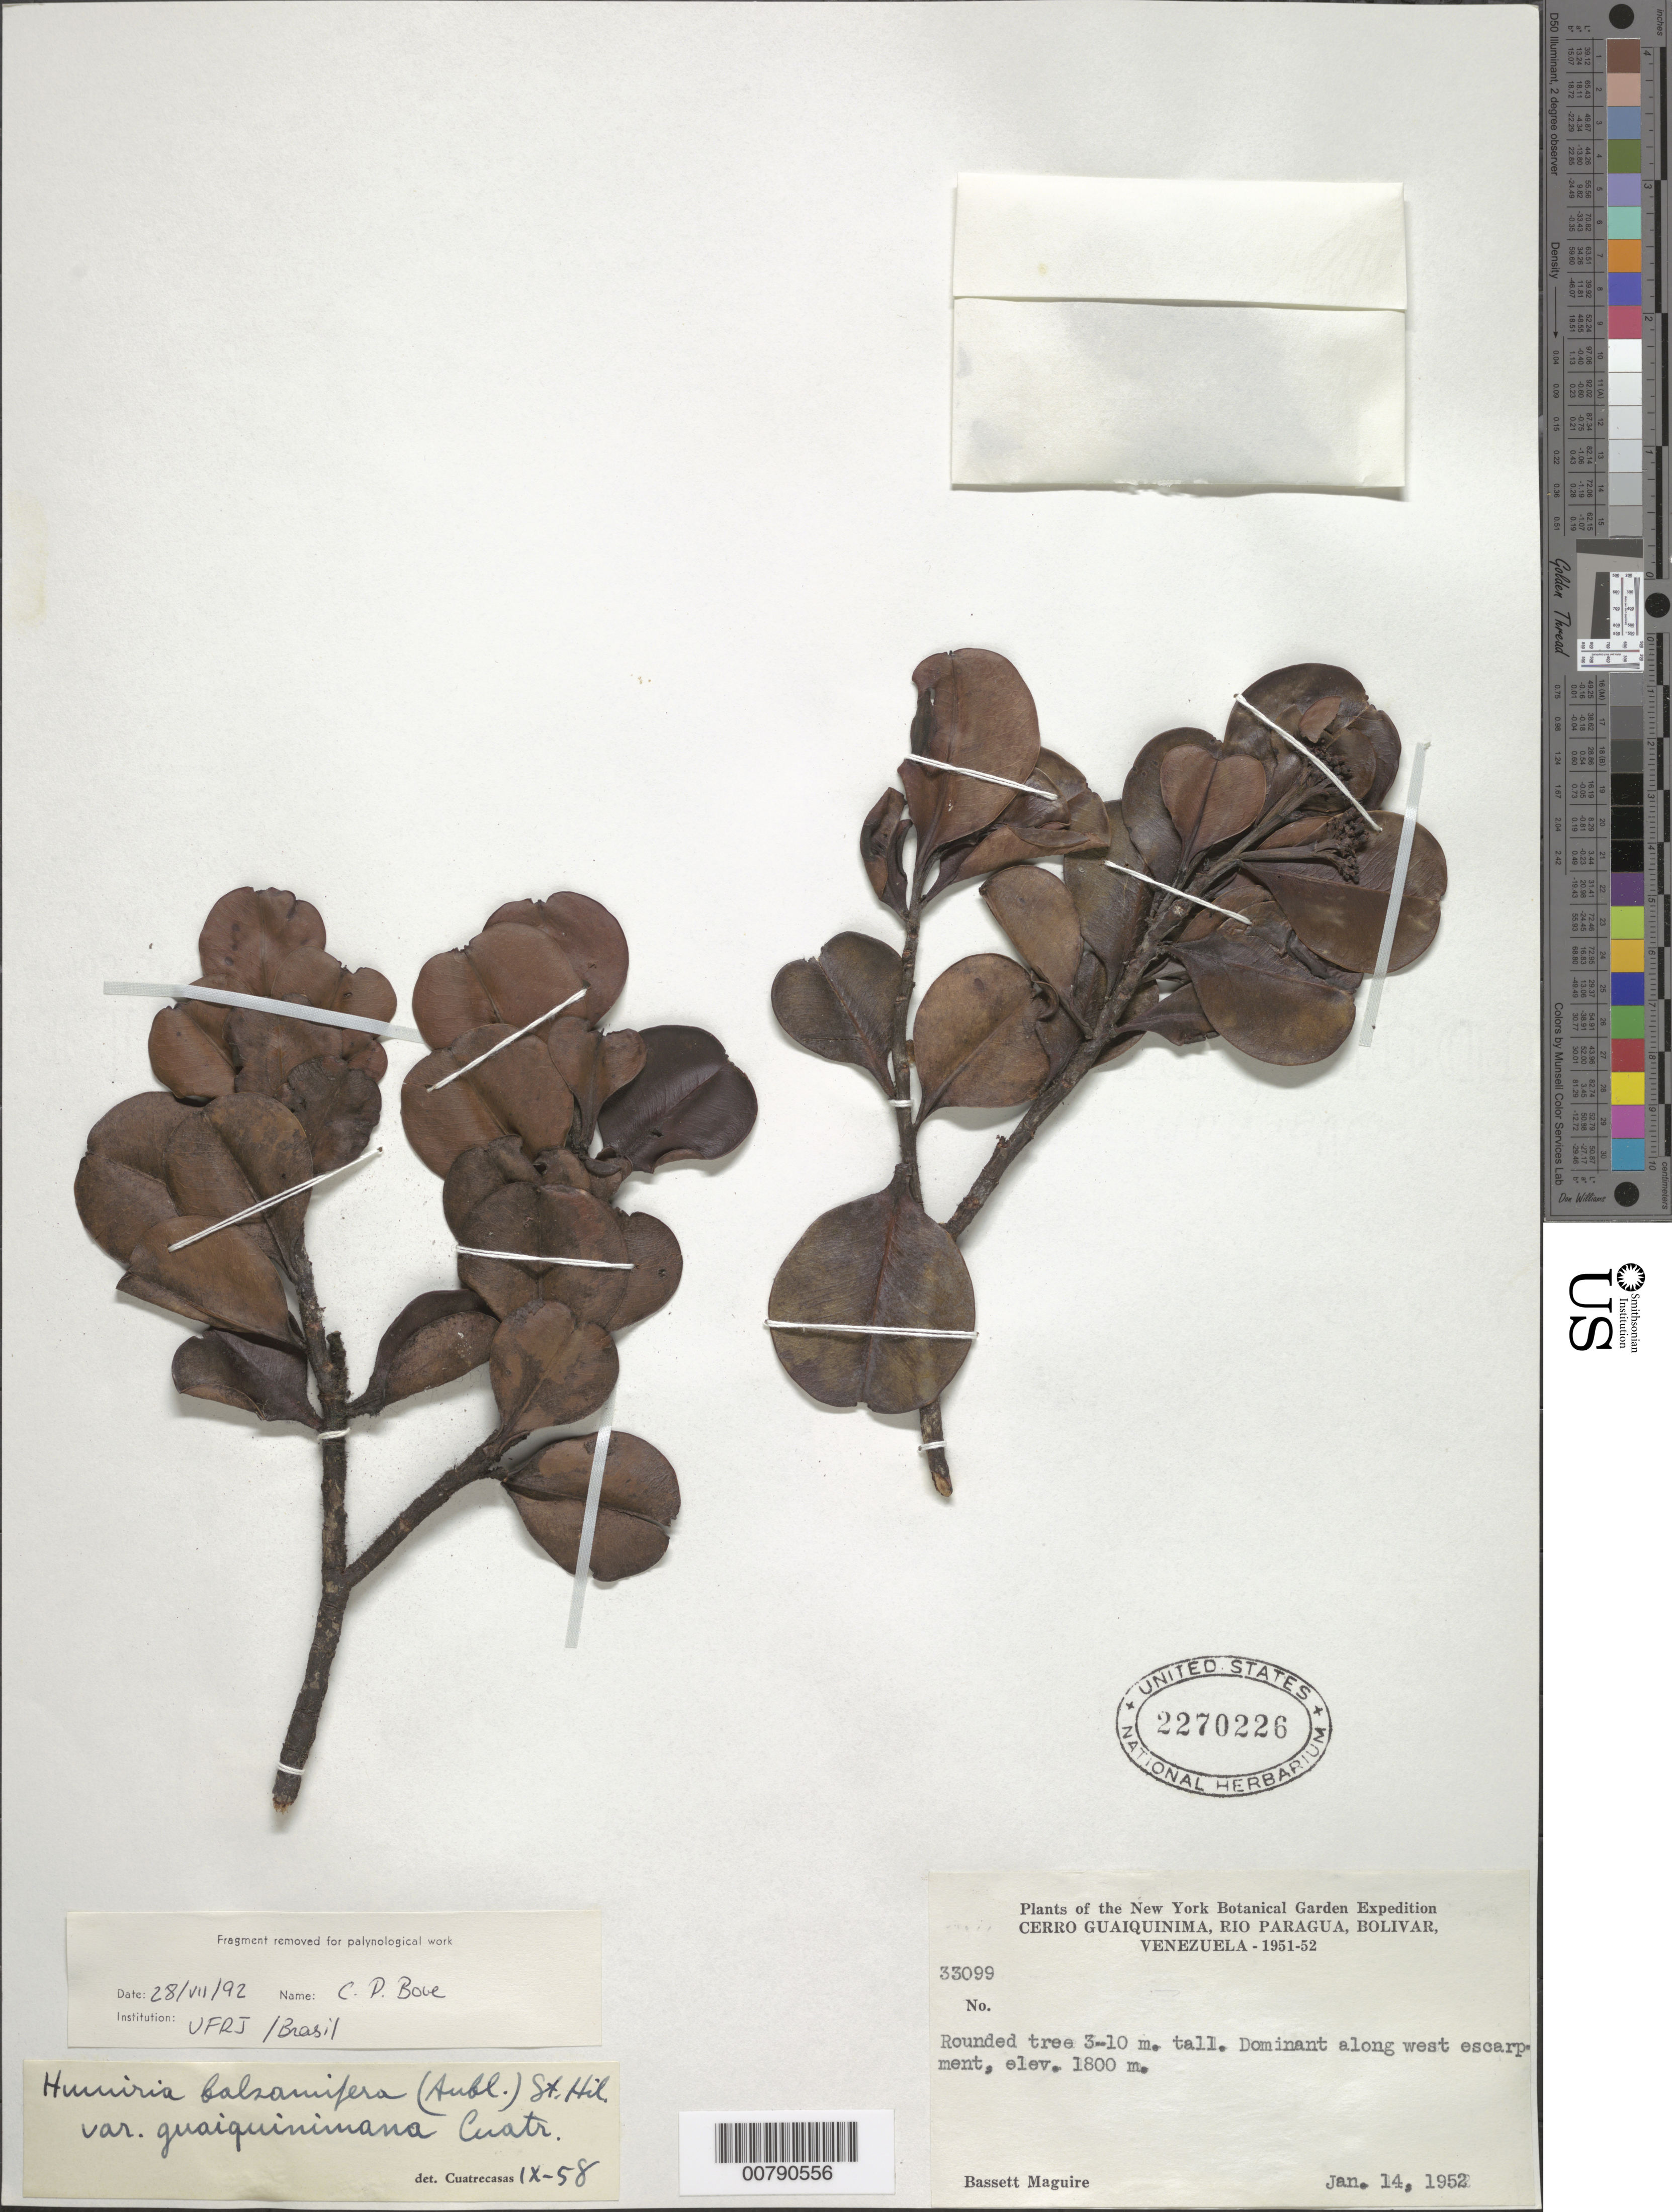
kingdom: Plantae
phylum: Tracheophyta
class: Magnoliopsida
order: Malpighiales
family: Humiriaceae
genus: Humiria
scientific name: Humiria balsamifera var. guaiquinimana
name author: Cuatrec.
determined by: Cuatrecasas, J.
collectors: B. Maguire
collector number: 33099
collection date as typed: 14-Jan-52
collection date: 1952-01-14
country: Venezuela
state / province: Bolívar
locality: Cerro Guaiquinima, Río Paragua, Intermediate Camp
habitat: West escarpment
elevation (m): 1800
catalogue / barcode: US 2270226